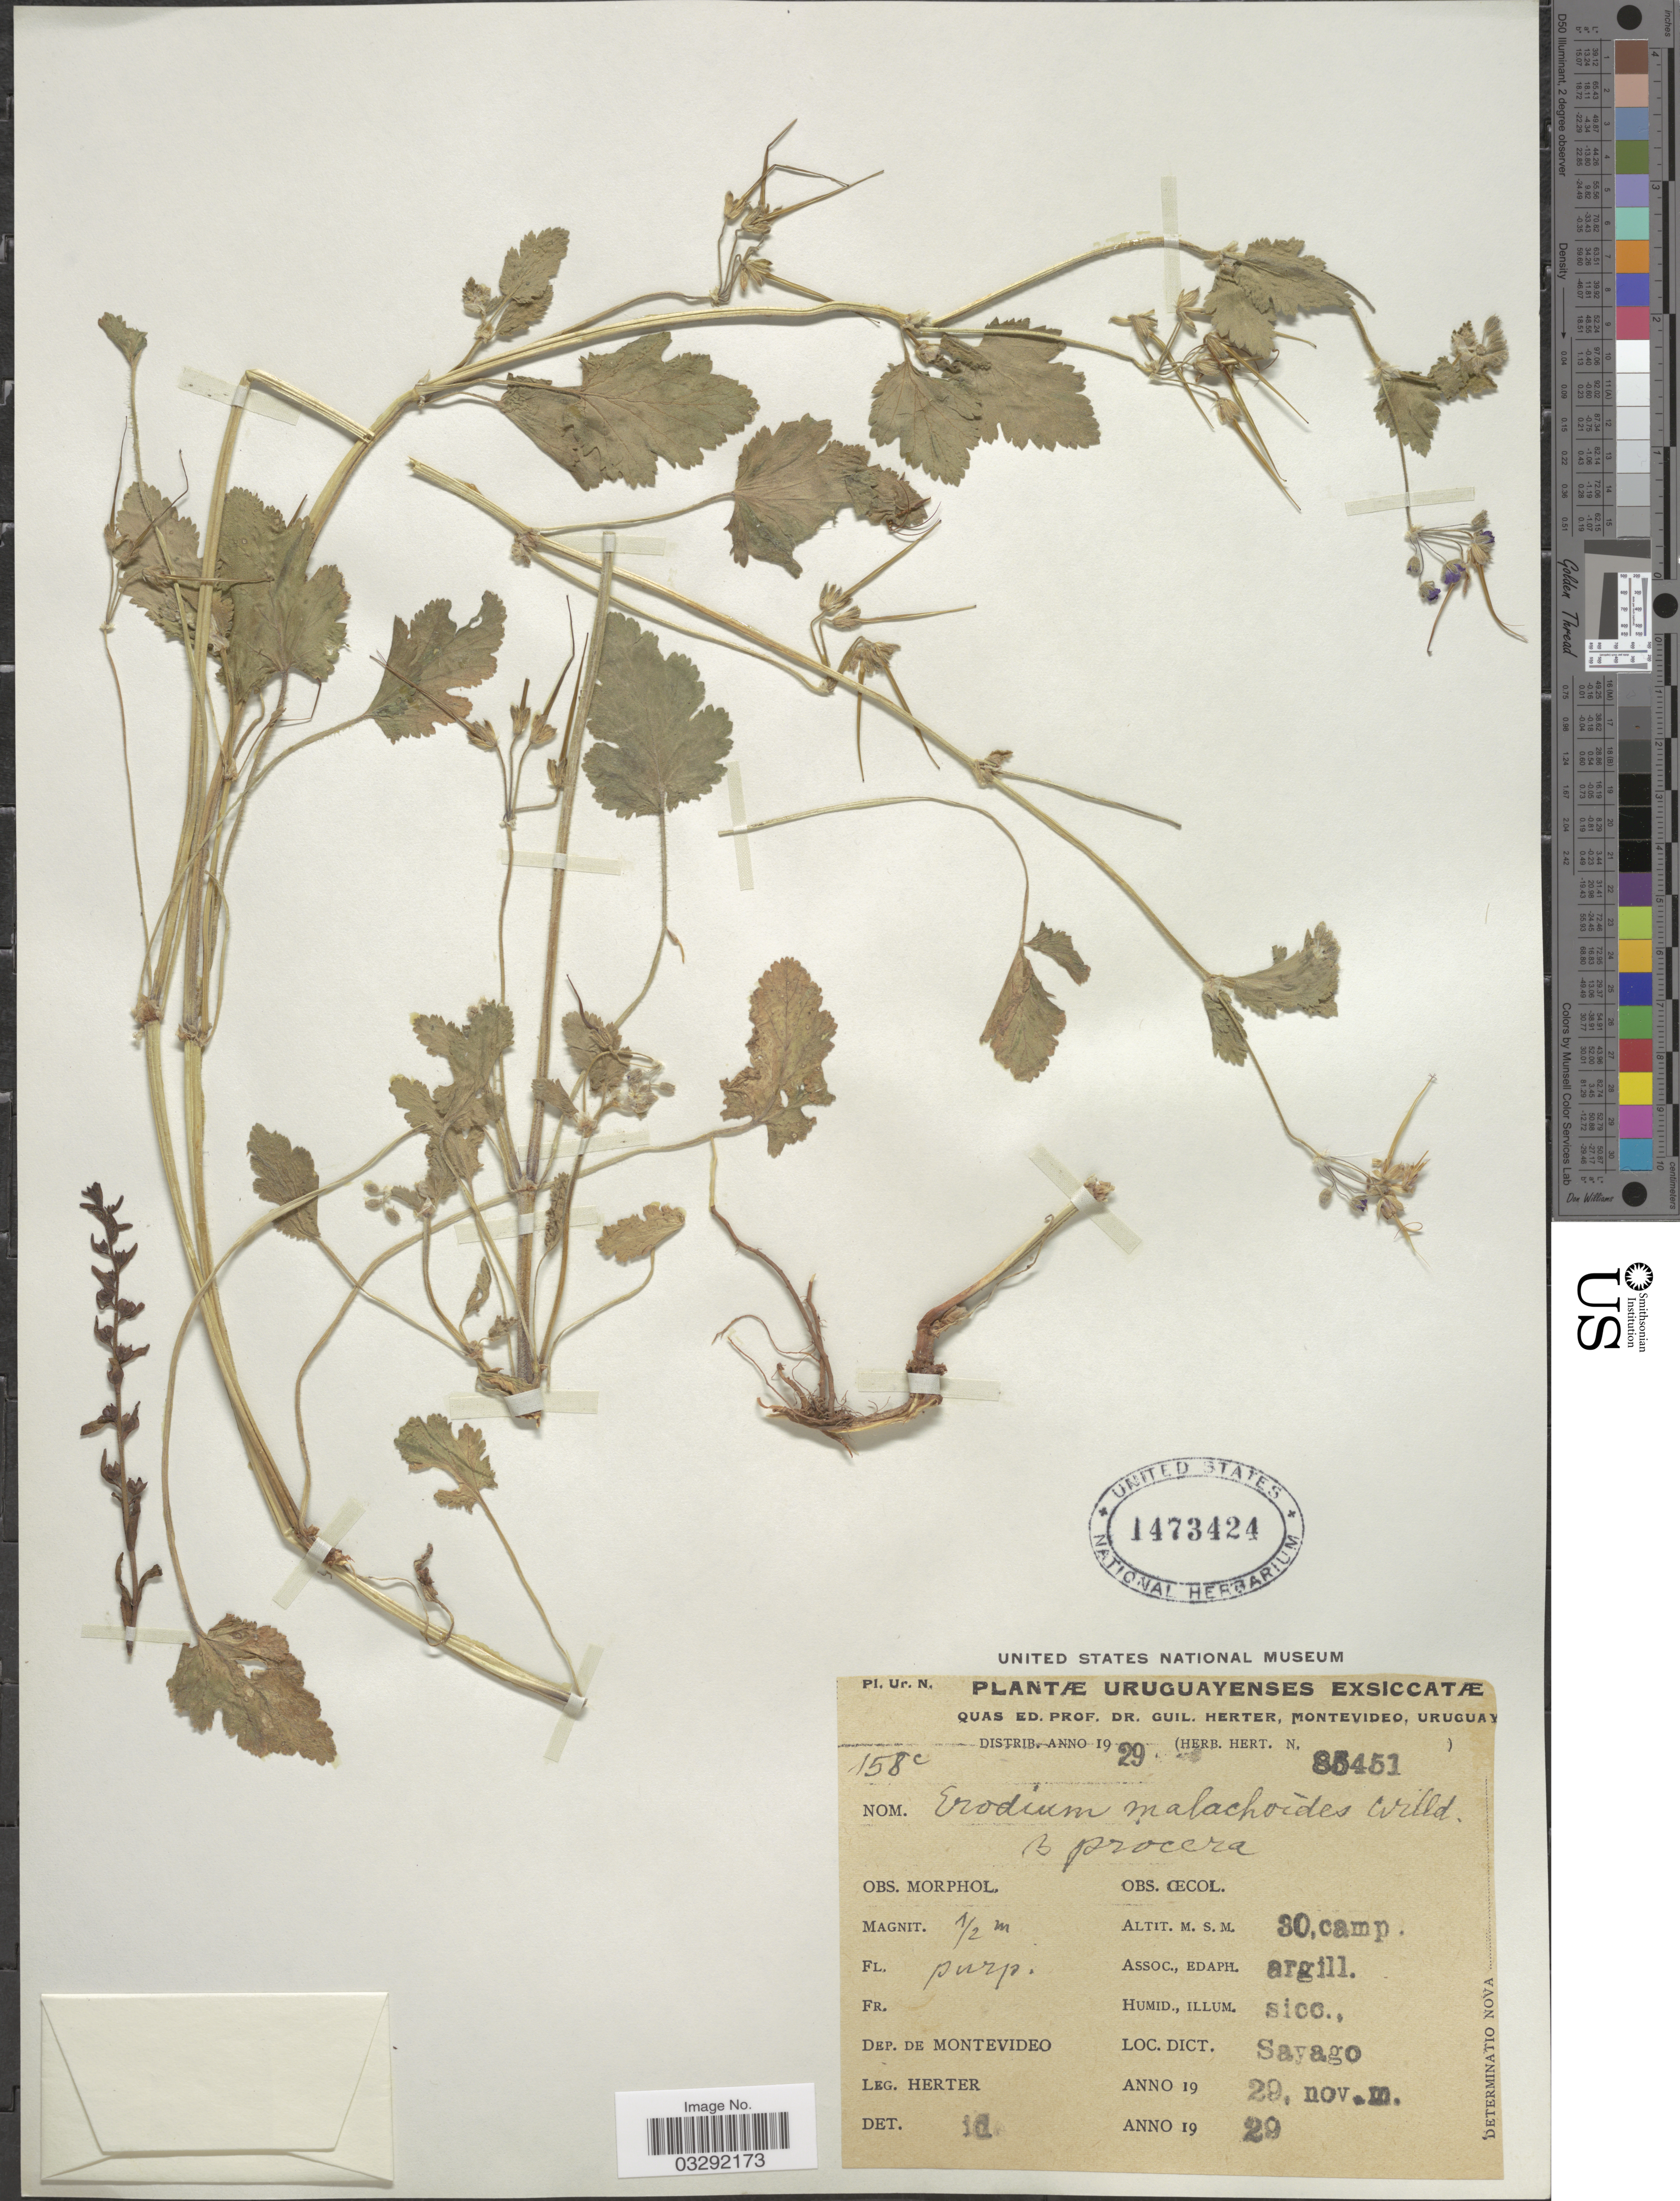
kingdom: Plantae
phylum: Tracheophyta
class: Magnoliopsida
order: Geraniales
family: Geraniaceae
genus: Erodium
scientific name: Erodium malacoides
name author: (L.) L'Hér.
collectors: G. Herter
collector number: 158c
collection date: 1929-11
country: Uruguay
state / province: Montevideo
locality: Dep. de Montevideo. Dict. Sayago.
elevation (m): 30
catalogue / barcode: US 1473424